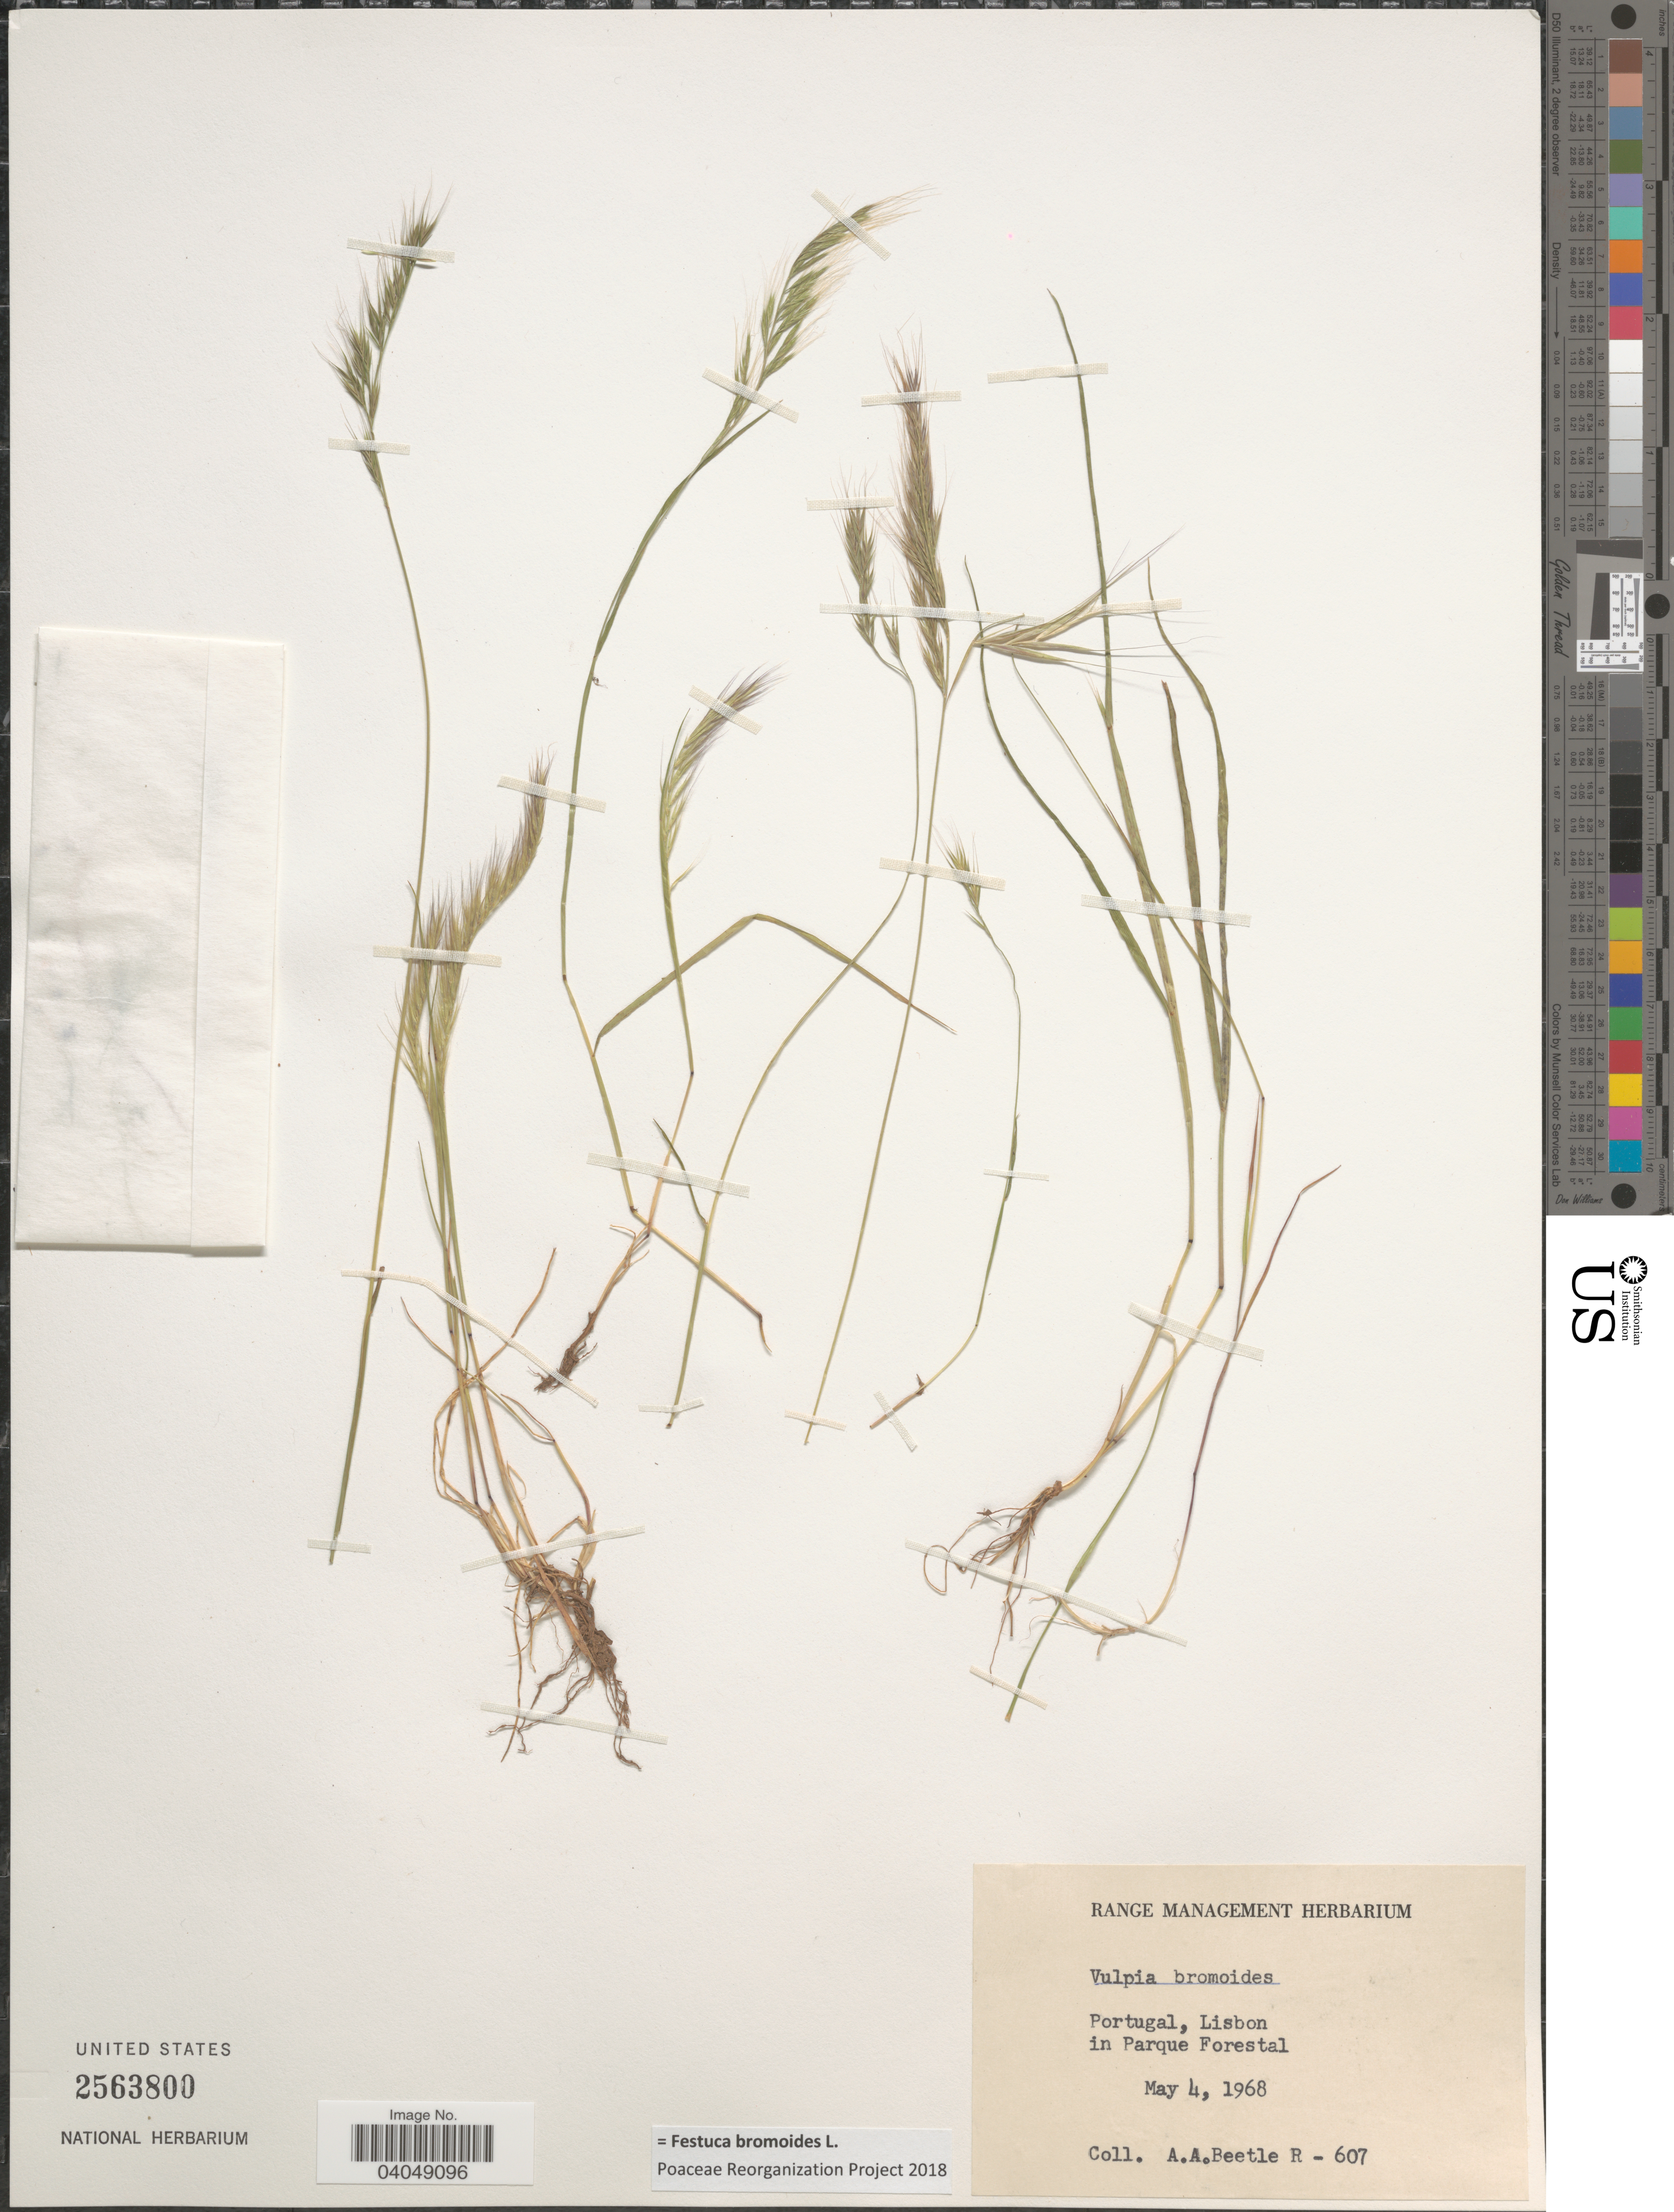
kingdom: Plantae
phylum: Tracheophyta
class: Liliopsida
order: Poales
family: Poaceae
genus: Festuca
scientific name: Festuca bromoides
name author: L.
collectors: A. A. Beetle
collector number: R-607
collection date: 1968-05-04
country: Portugal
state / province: Lisboa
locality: In Parque Forestal.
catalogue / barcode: US 2563800